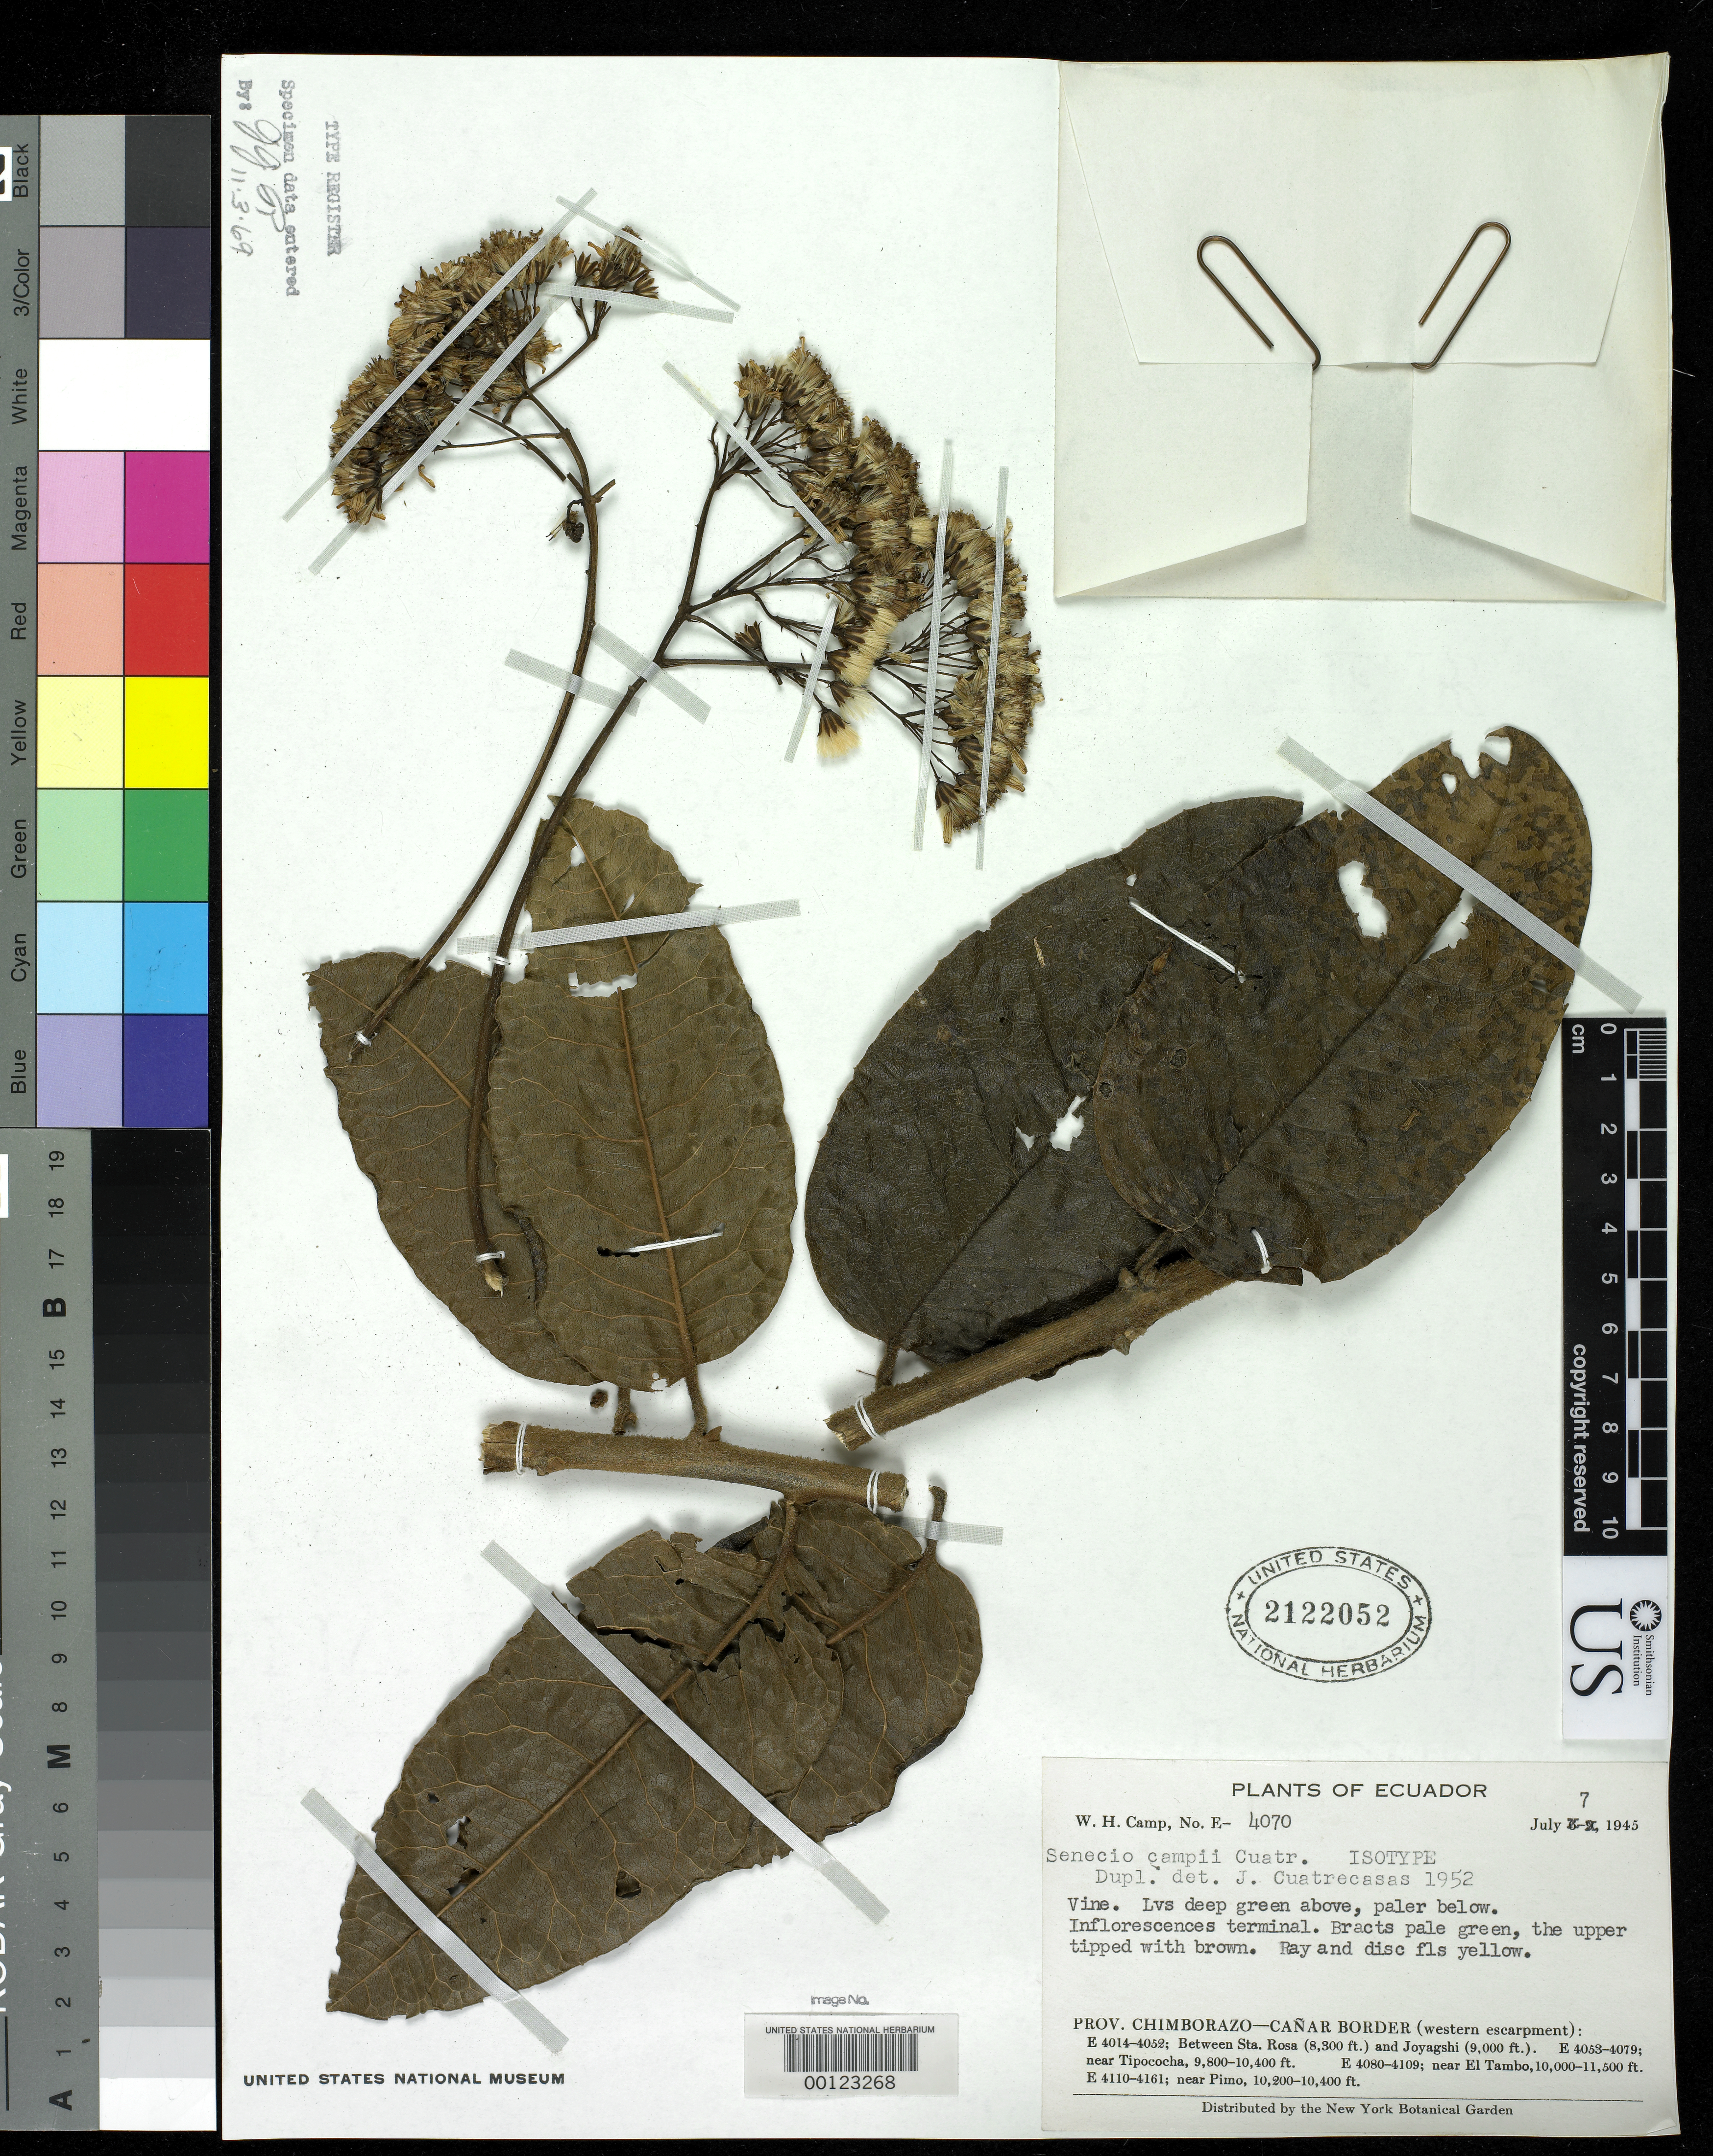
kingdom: Plantae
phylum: Tracheophyta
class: Magnoliopsida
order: Asterales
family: Asteraceae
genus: Senecio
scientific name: Senecio campii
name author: Cuatrec.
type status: Isotype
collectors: W. H. Camp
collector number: E-4070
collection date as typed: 07 Jul 1945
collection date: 1945-07-07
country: Ecuador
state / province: Cañar / Chimborazo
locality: Near Tipocacha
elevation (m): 2987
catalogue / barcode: US 2122052